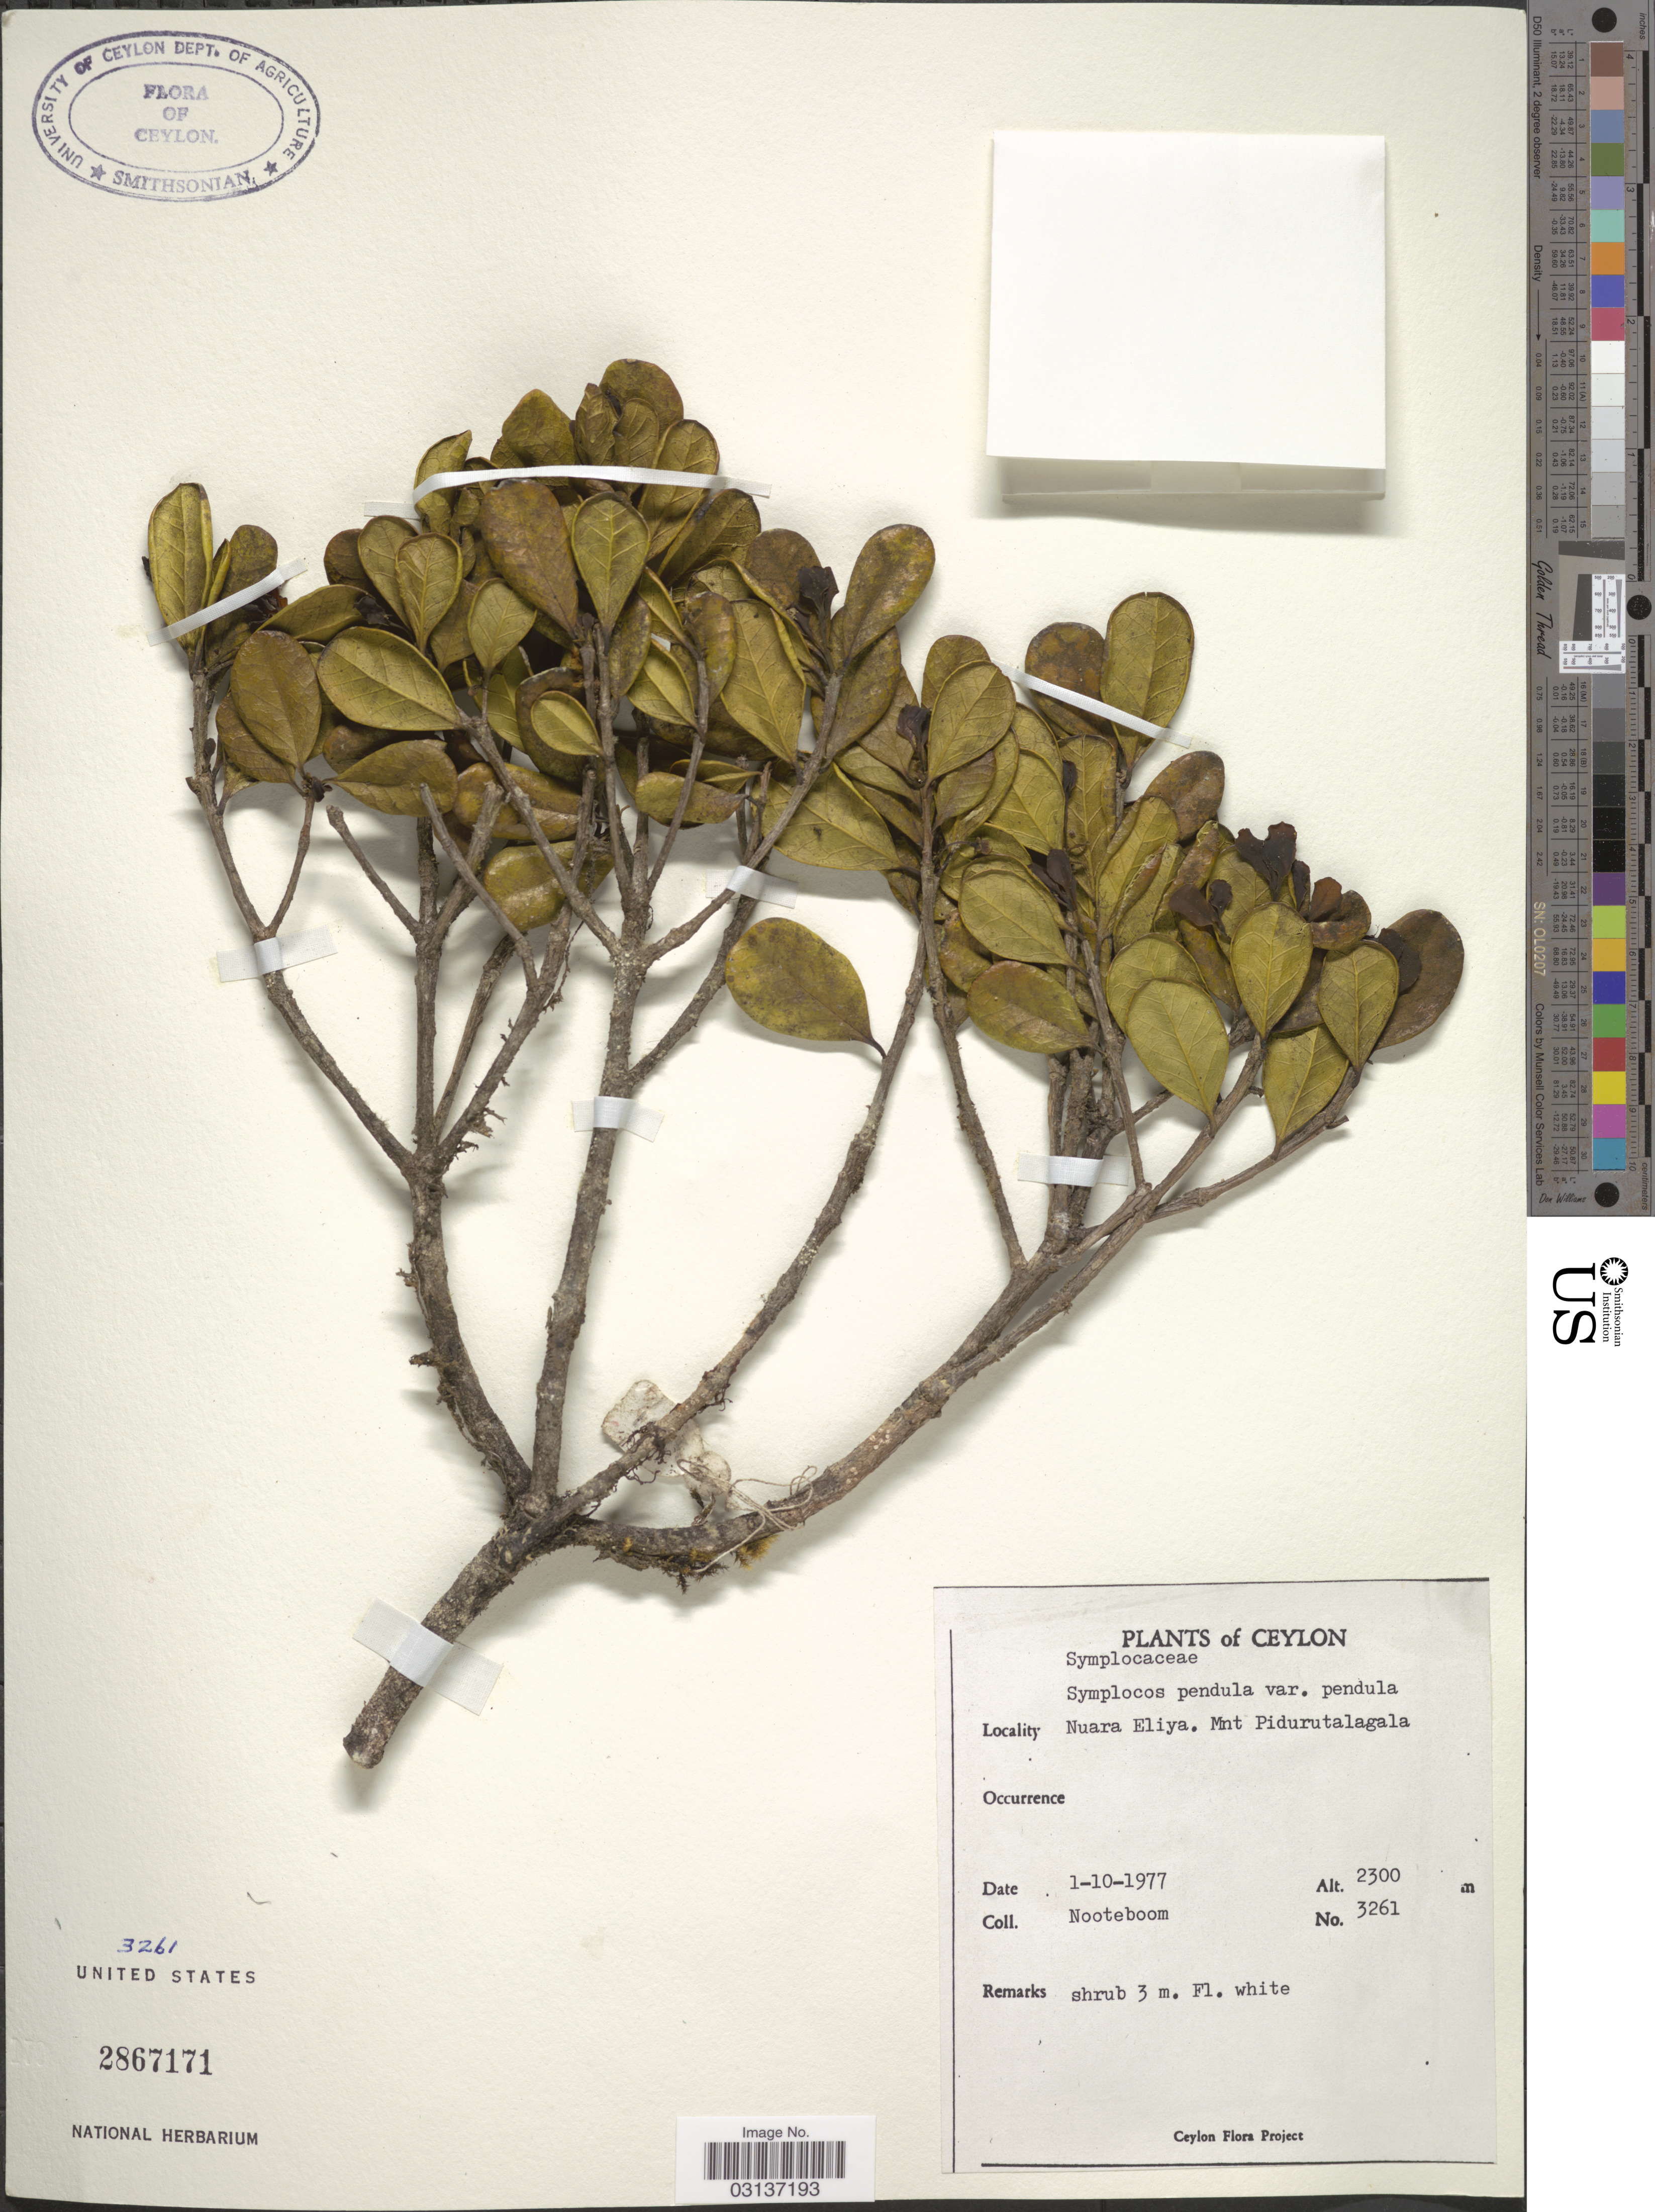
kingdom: Plantae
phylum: Tracheophyta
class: Magnoliopsida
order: Ericales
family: Symplocaceae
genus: Symplocos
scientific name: Symplocos obtusa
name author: Wall. ex G. Don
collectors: Nooteboom, --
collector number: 3261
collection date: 1977-10-01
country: Sri Lanka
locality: Ceylon. Nuara Eliya. Mnt Pidurutalagala.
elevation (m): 2300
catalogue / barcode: US 2867171